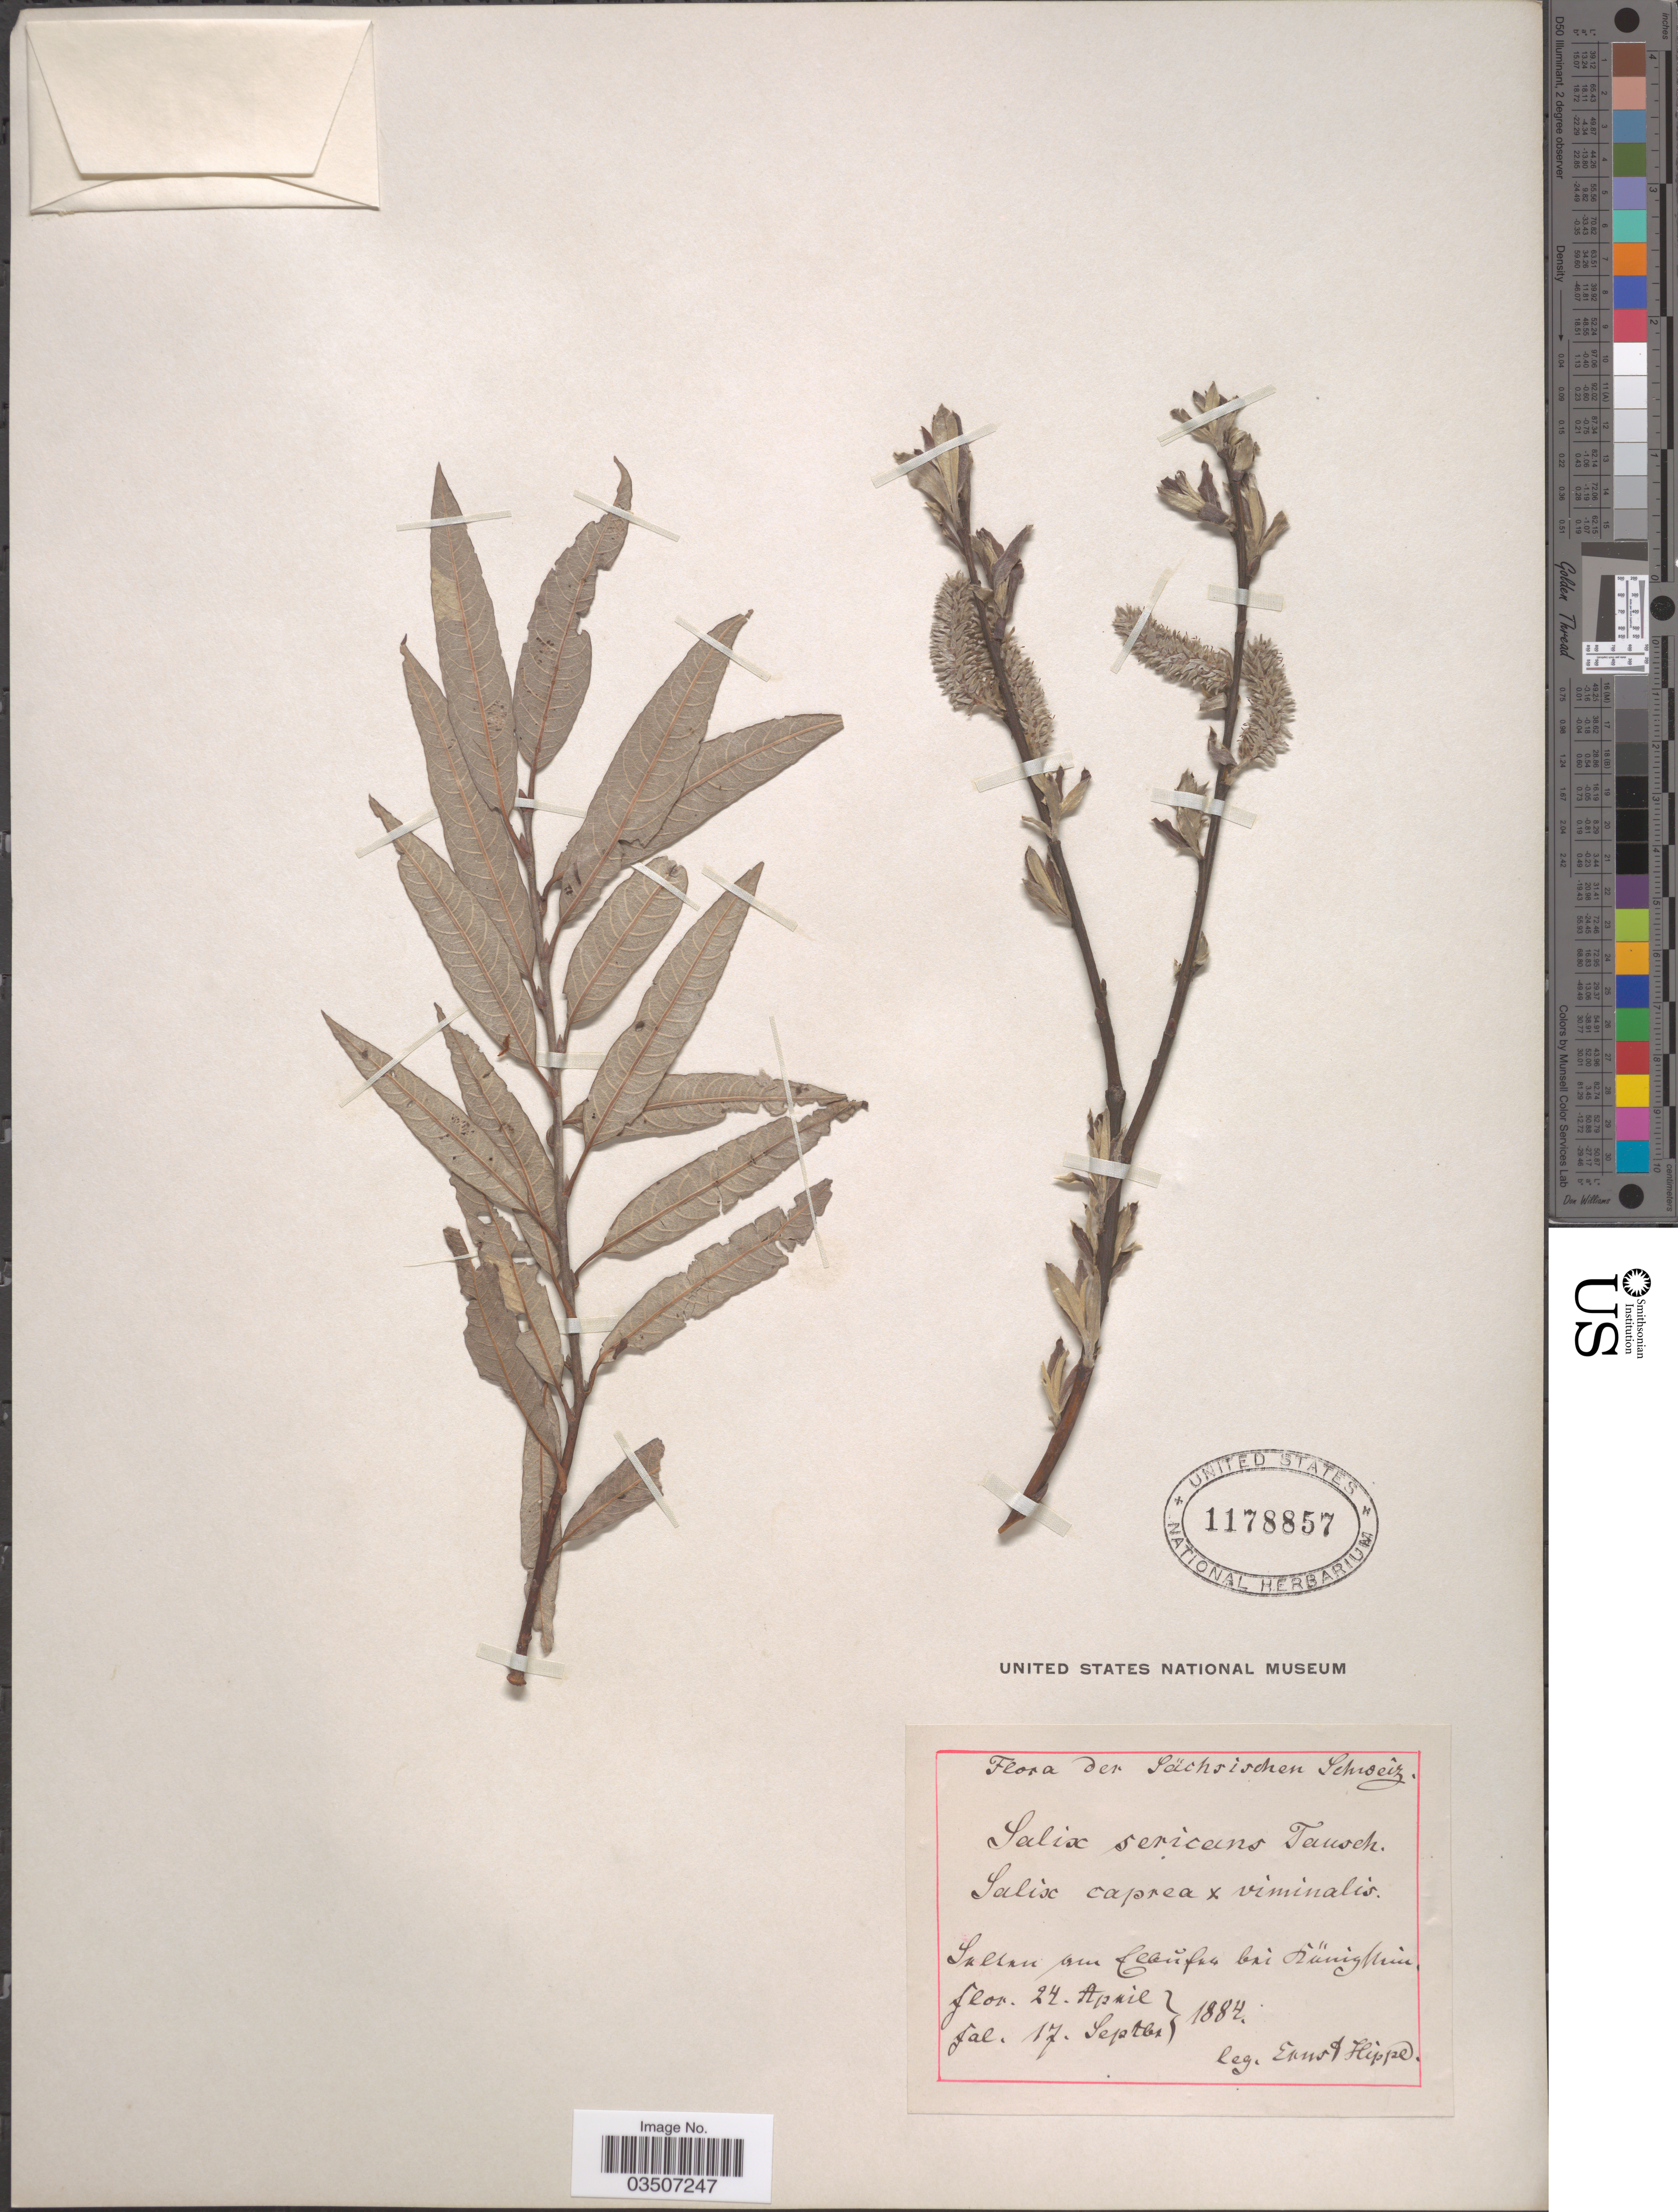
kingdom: Plantae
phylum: Tracheophyta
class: Magnoliopsida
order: Malpighiales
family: Salicaceae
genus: Salix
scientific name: Salix sericans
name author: Tausch ex Kern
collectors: E. Hippe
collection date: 1884-04-24/1884-09-17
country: Switzerland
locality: Sultan am Ceanfla bei Hüningmein. [interpreted]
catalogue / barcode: US 1178857